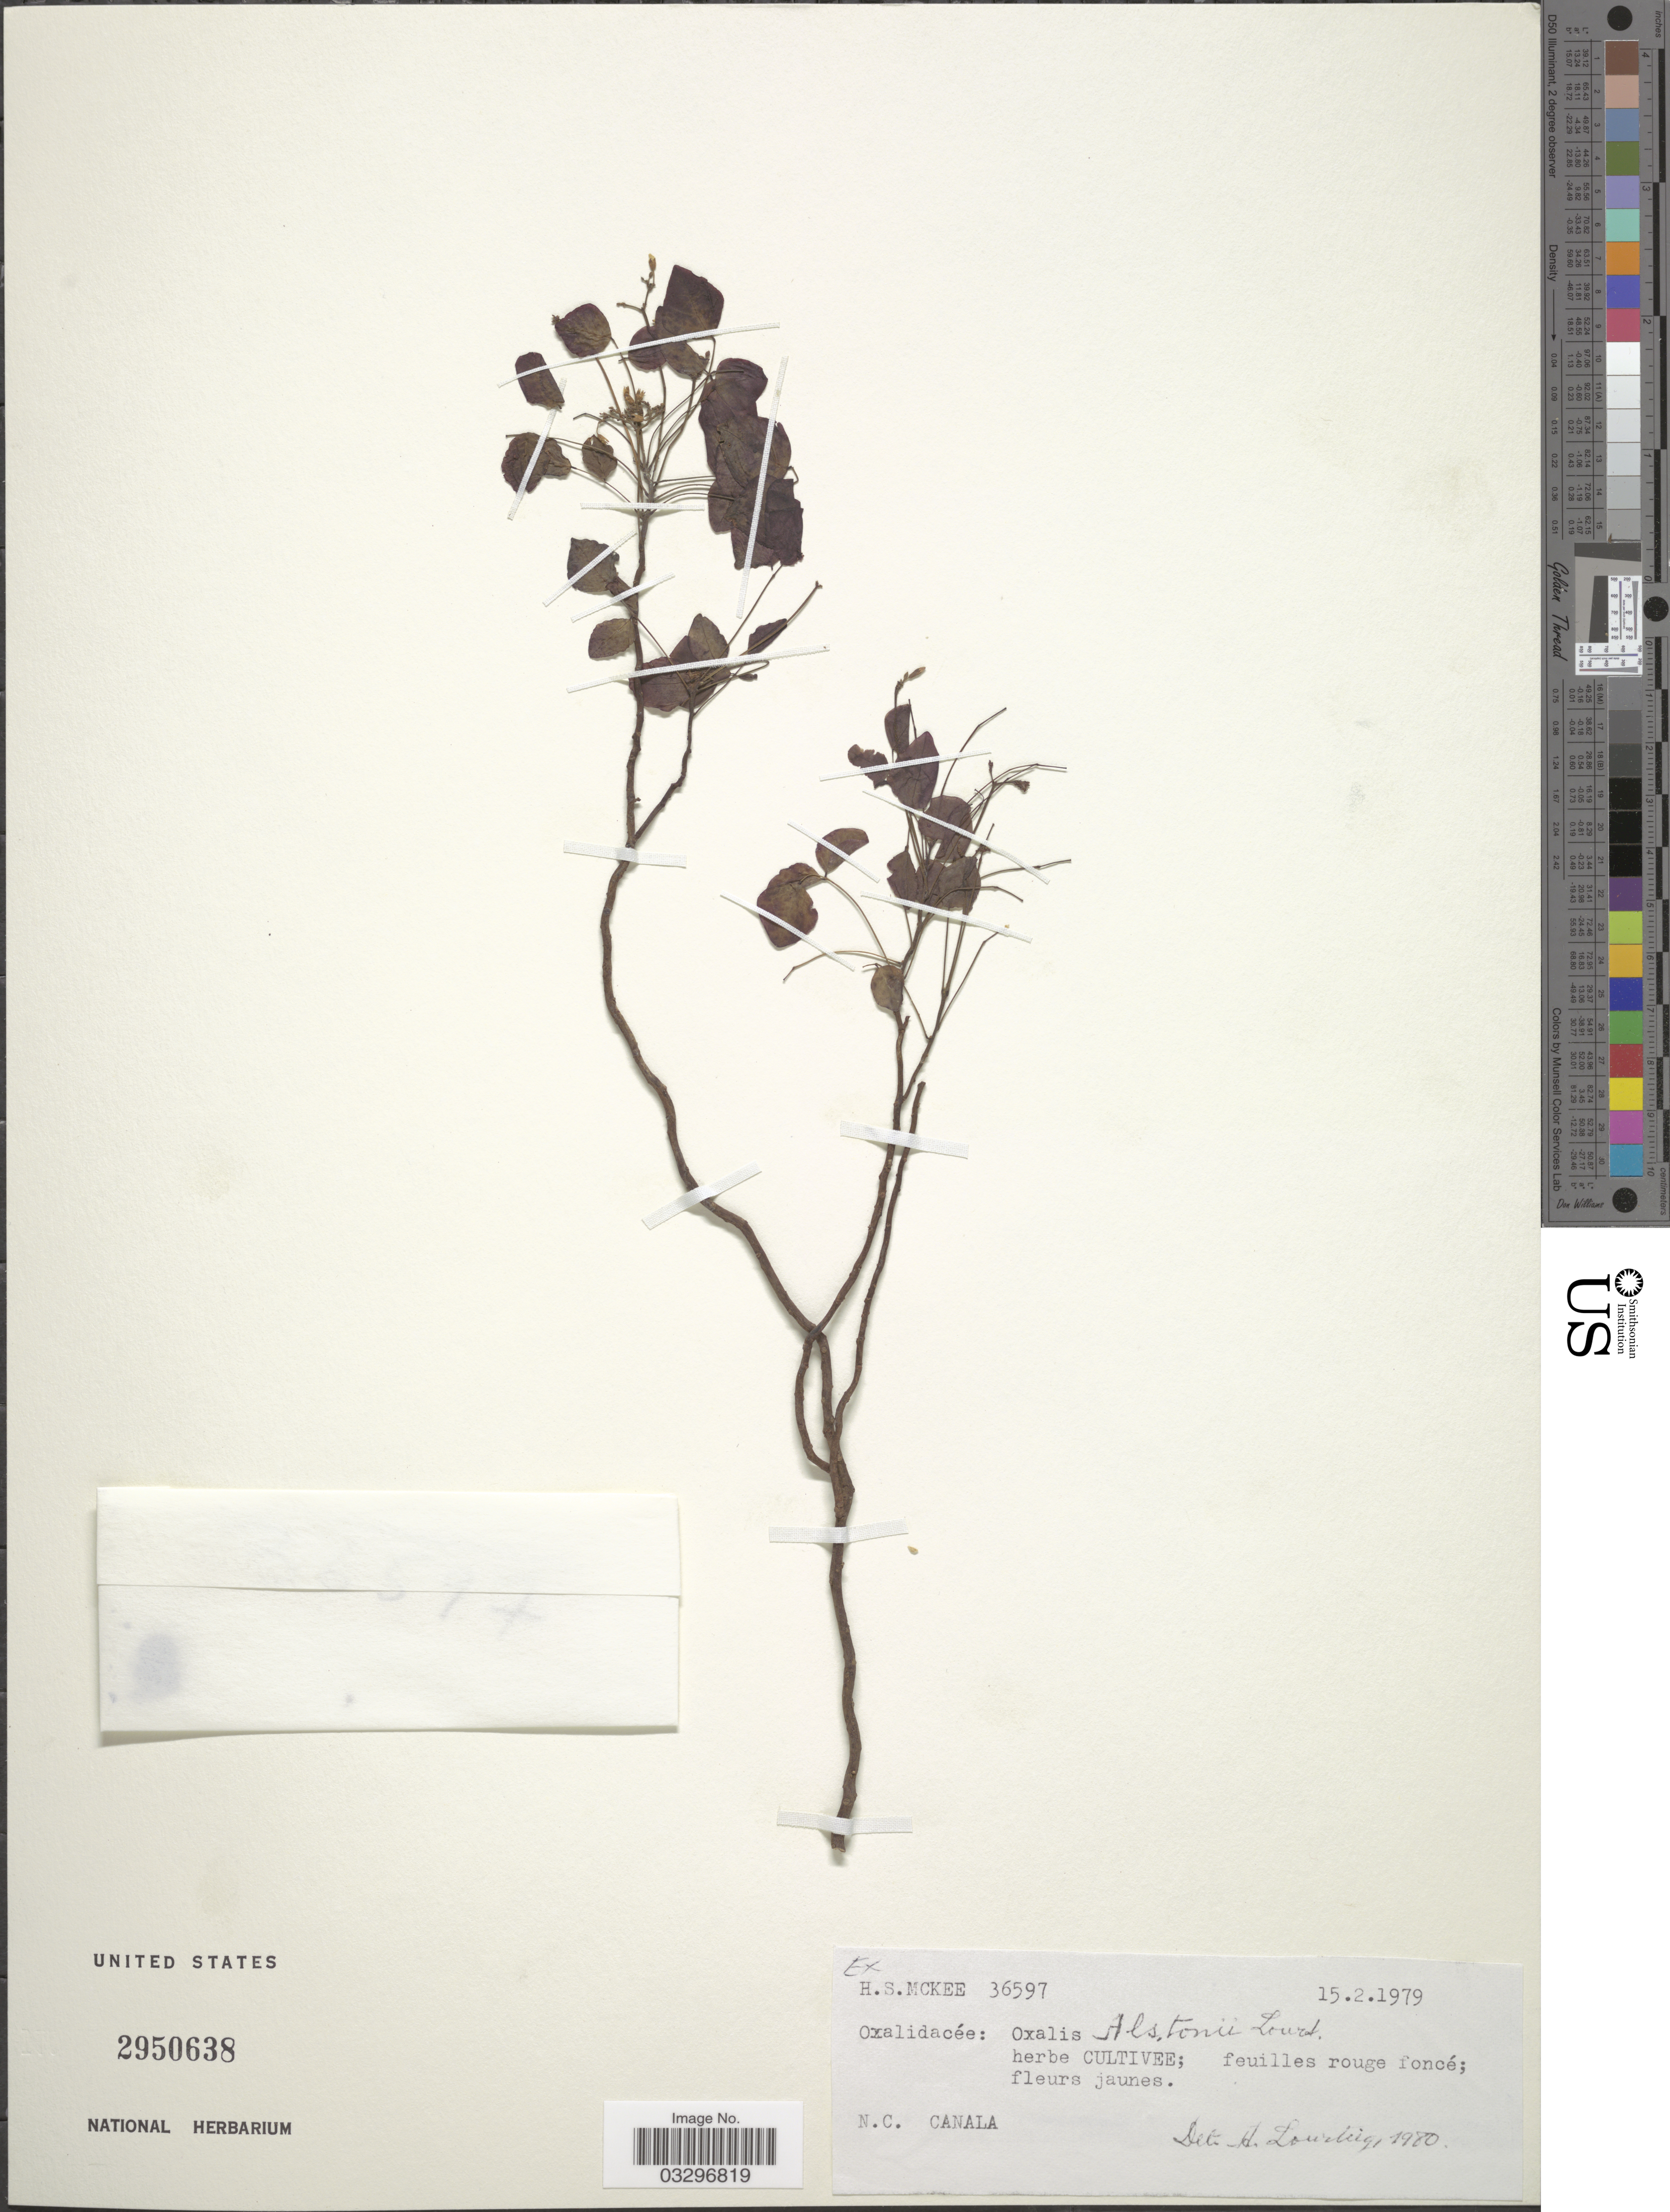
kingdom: Plantae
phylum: Tracheophyta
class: Magnoliopsida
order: Oxalidales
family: Oxalidaceae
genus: Oxalis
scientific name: Oxalis alstonii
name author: Lourteig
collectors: H. S. McKee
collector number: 36597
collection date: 1979-02-15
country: New Caledonia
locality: N.C. Canala.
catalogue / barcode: US 2950638